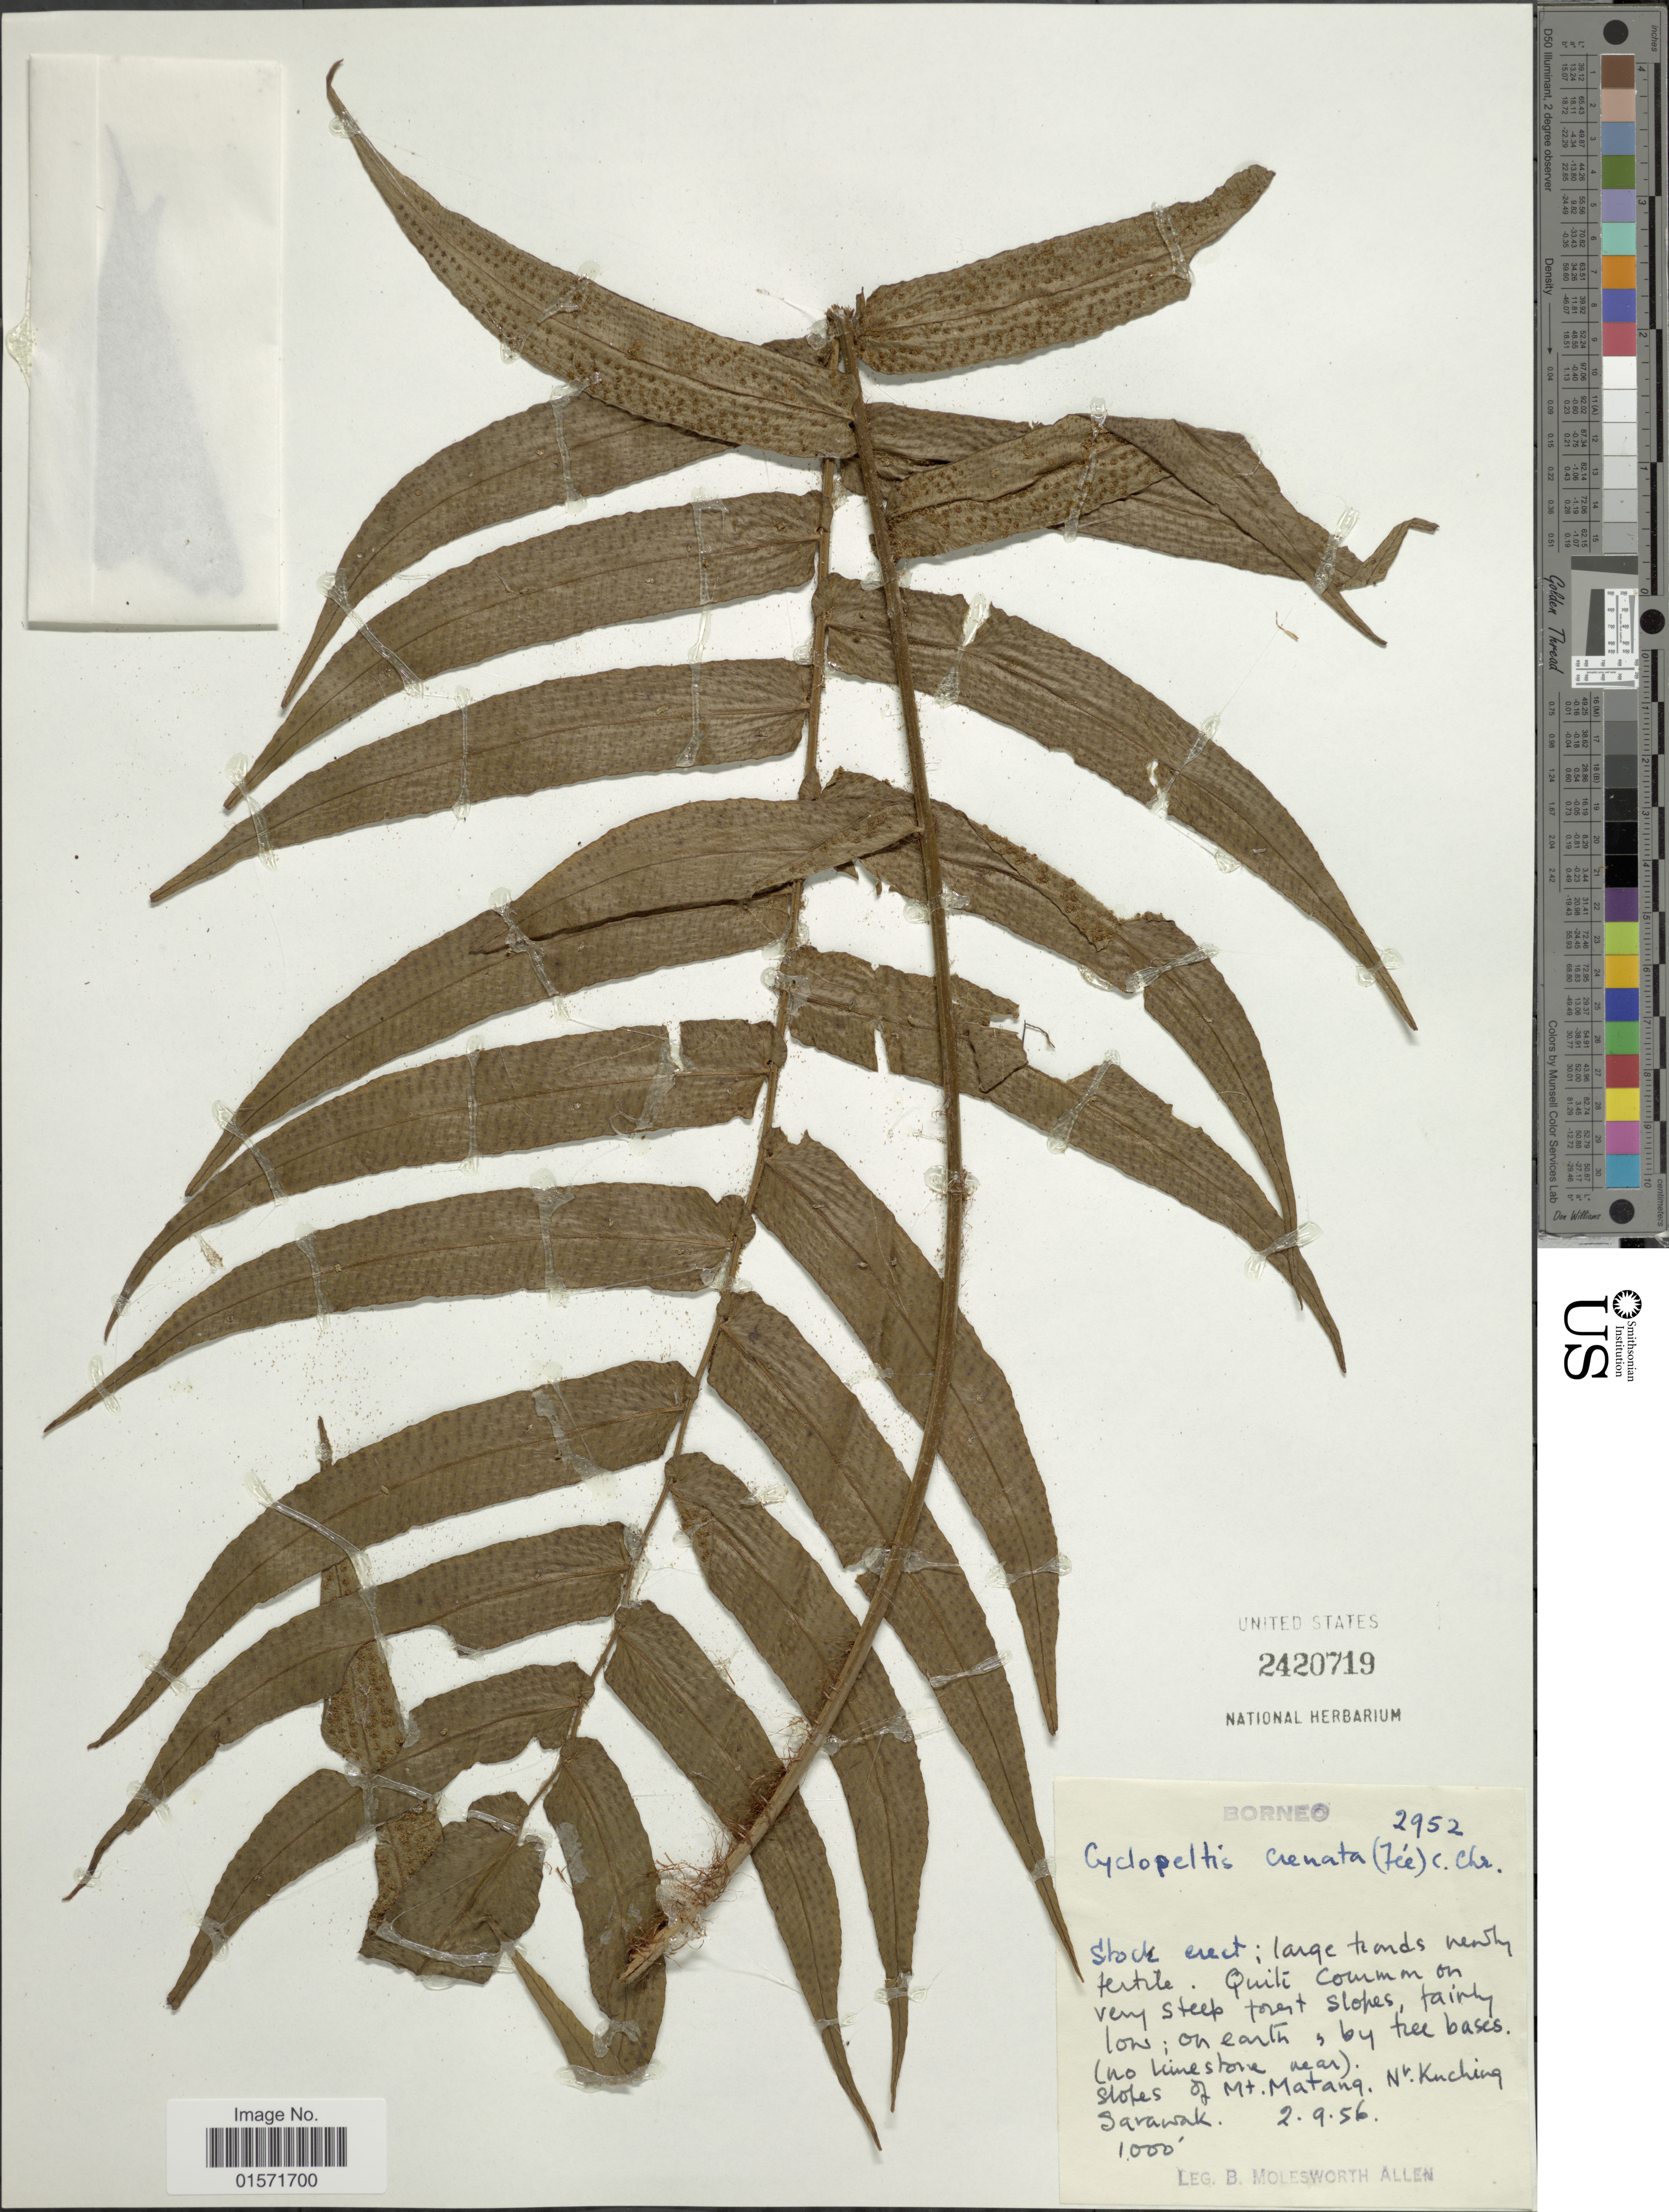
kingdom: Plantae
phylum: Tracheophyta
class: Polypodiopsida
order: Polypodiales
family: Lomariopsidaceae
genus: Cyclopeltis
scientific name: Cyclopeltis crenata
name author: (Fée) C. Chr.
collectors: B. E. G. Molesworth-Allen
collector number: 2952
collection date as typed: Transcribed d/m/y: 2/9/56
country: Malaysia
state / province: Sarawak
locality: Borneo. Slopes of Mt. Matang, N. Kuching. Sarawak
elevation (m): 305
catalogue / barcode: US 2420719